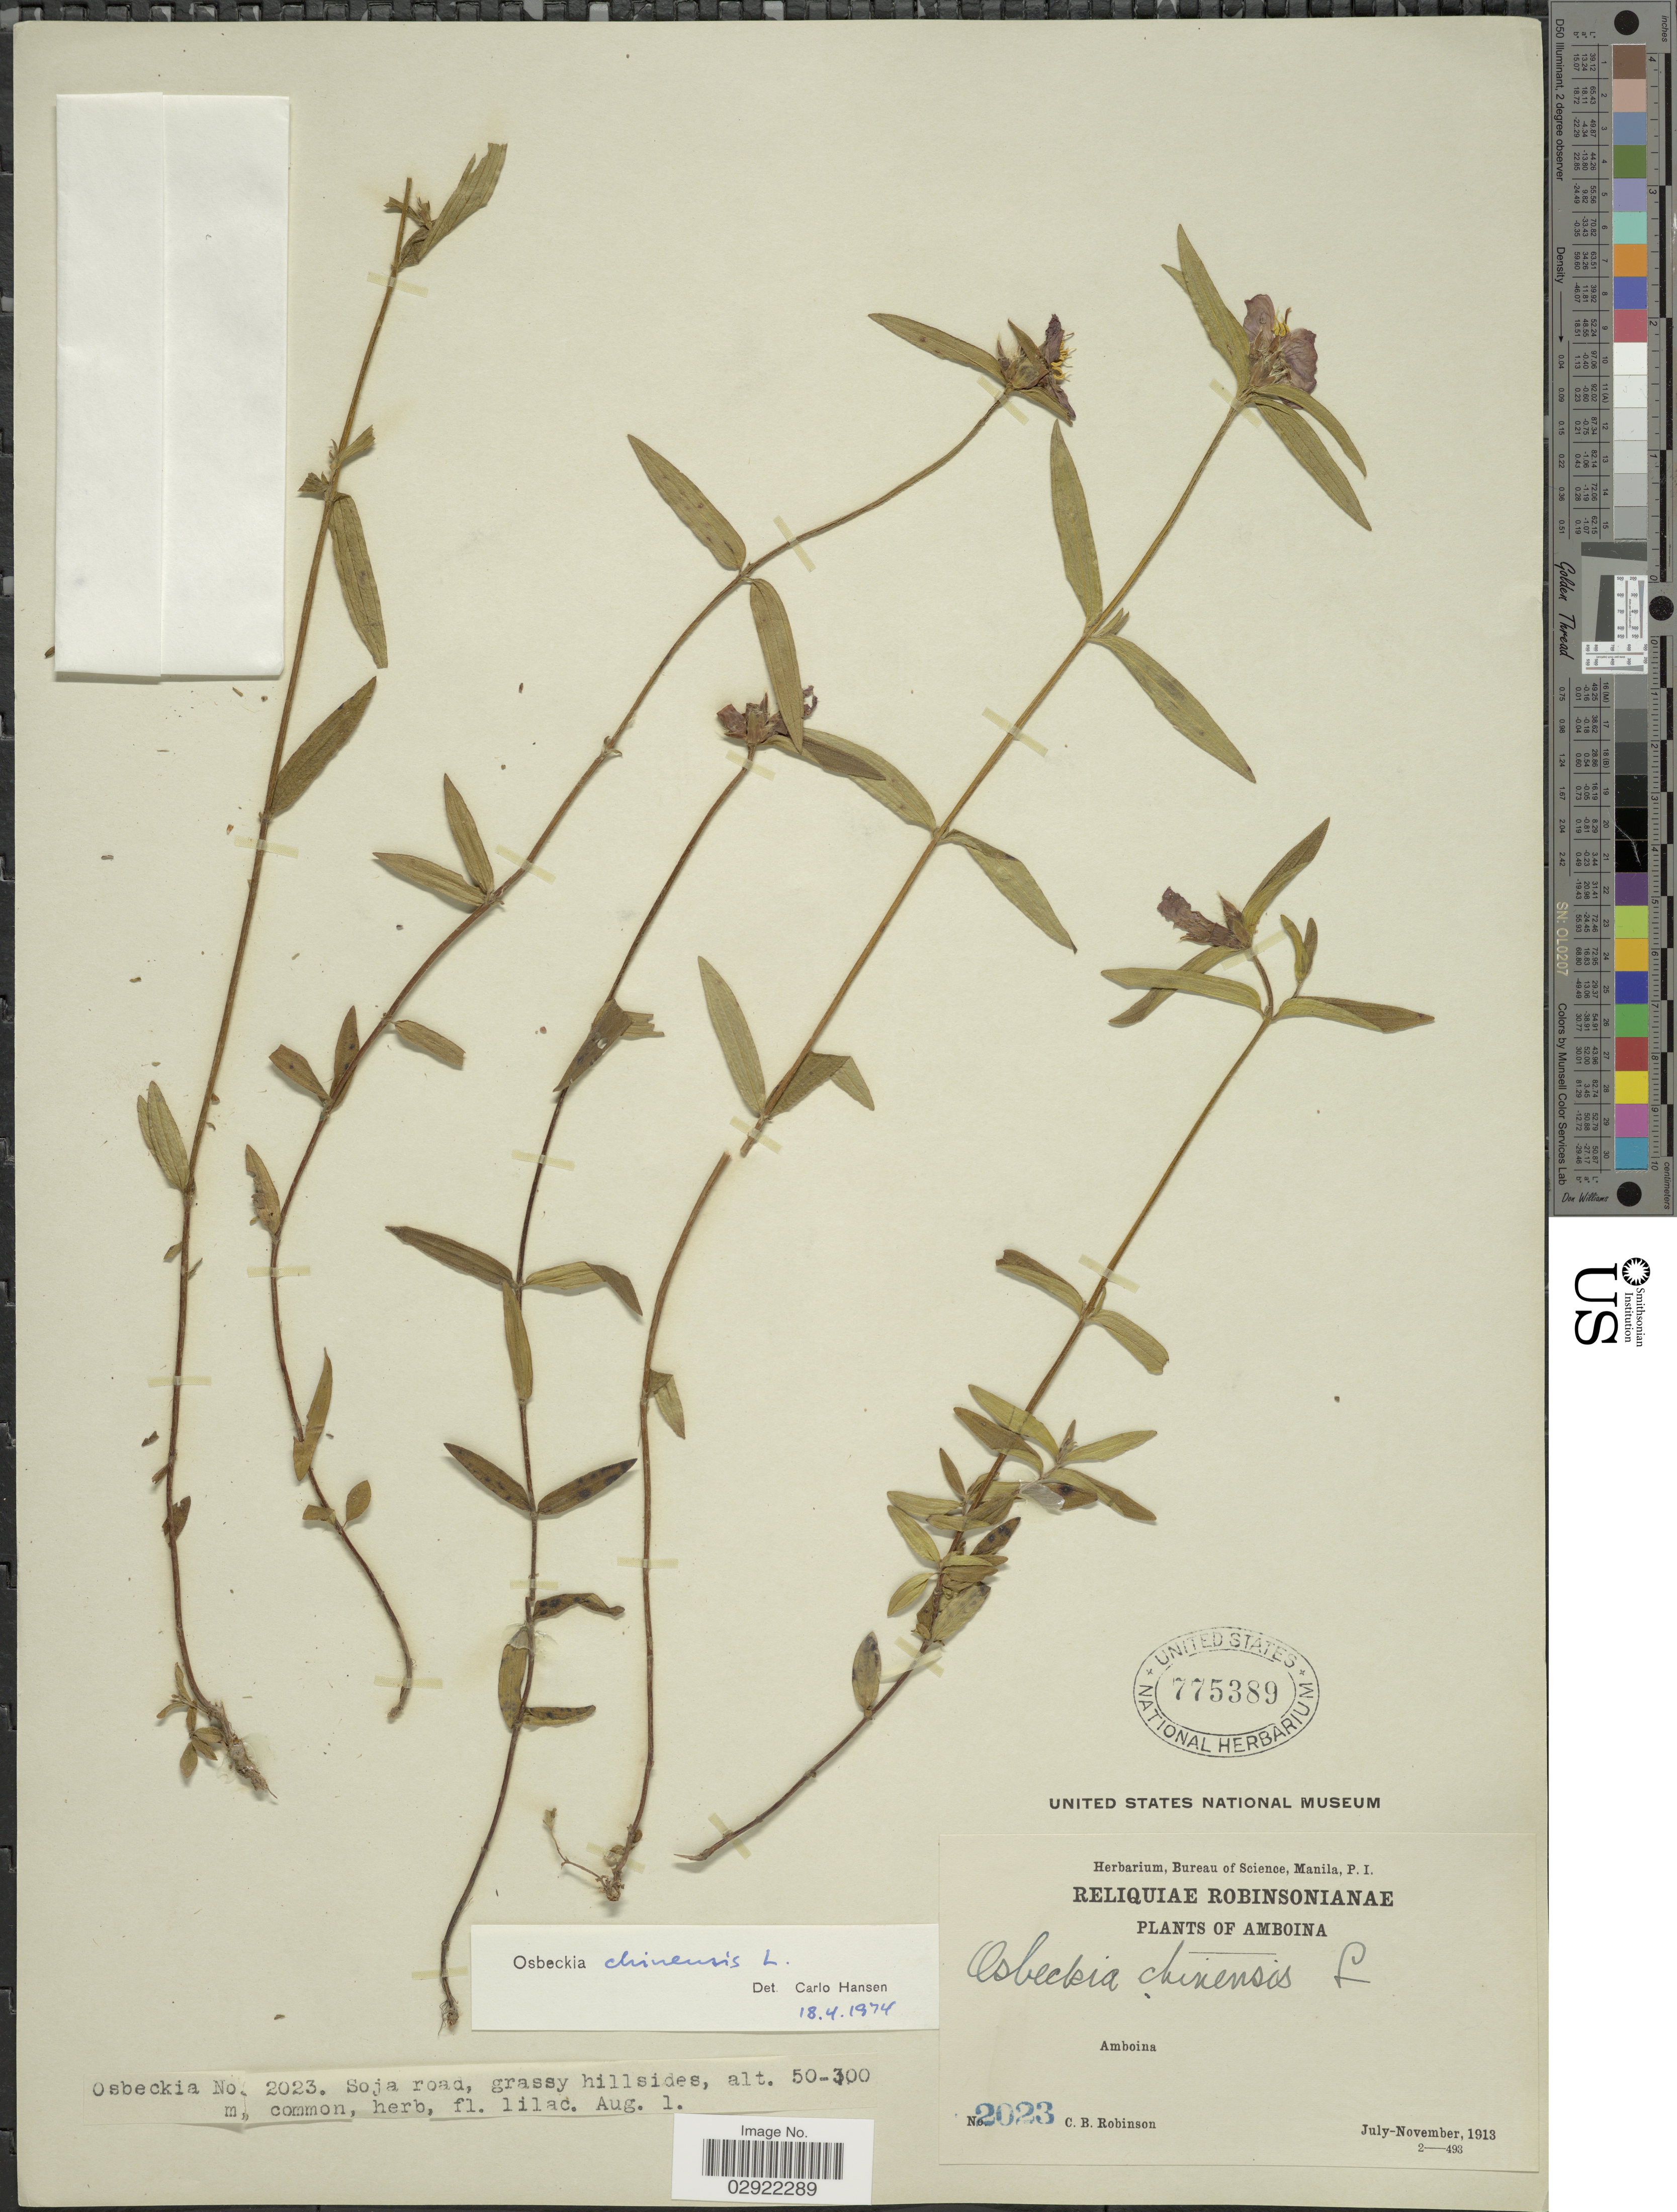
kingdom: Plantae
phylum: Tracheophyta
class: Magnoliopsida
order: Myrtales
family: Melastomataceae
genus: Osbeckia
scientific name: Osbeckia chinensis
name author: L.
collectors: C. Robinson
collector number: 2023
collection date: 1913-07/1913-11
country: Indonesia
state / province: Maluku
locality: Soja road. Amboina.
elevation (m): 50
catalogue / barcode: US 775389